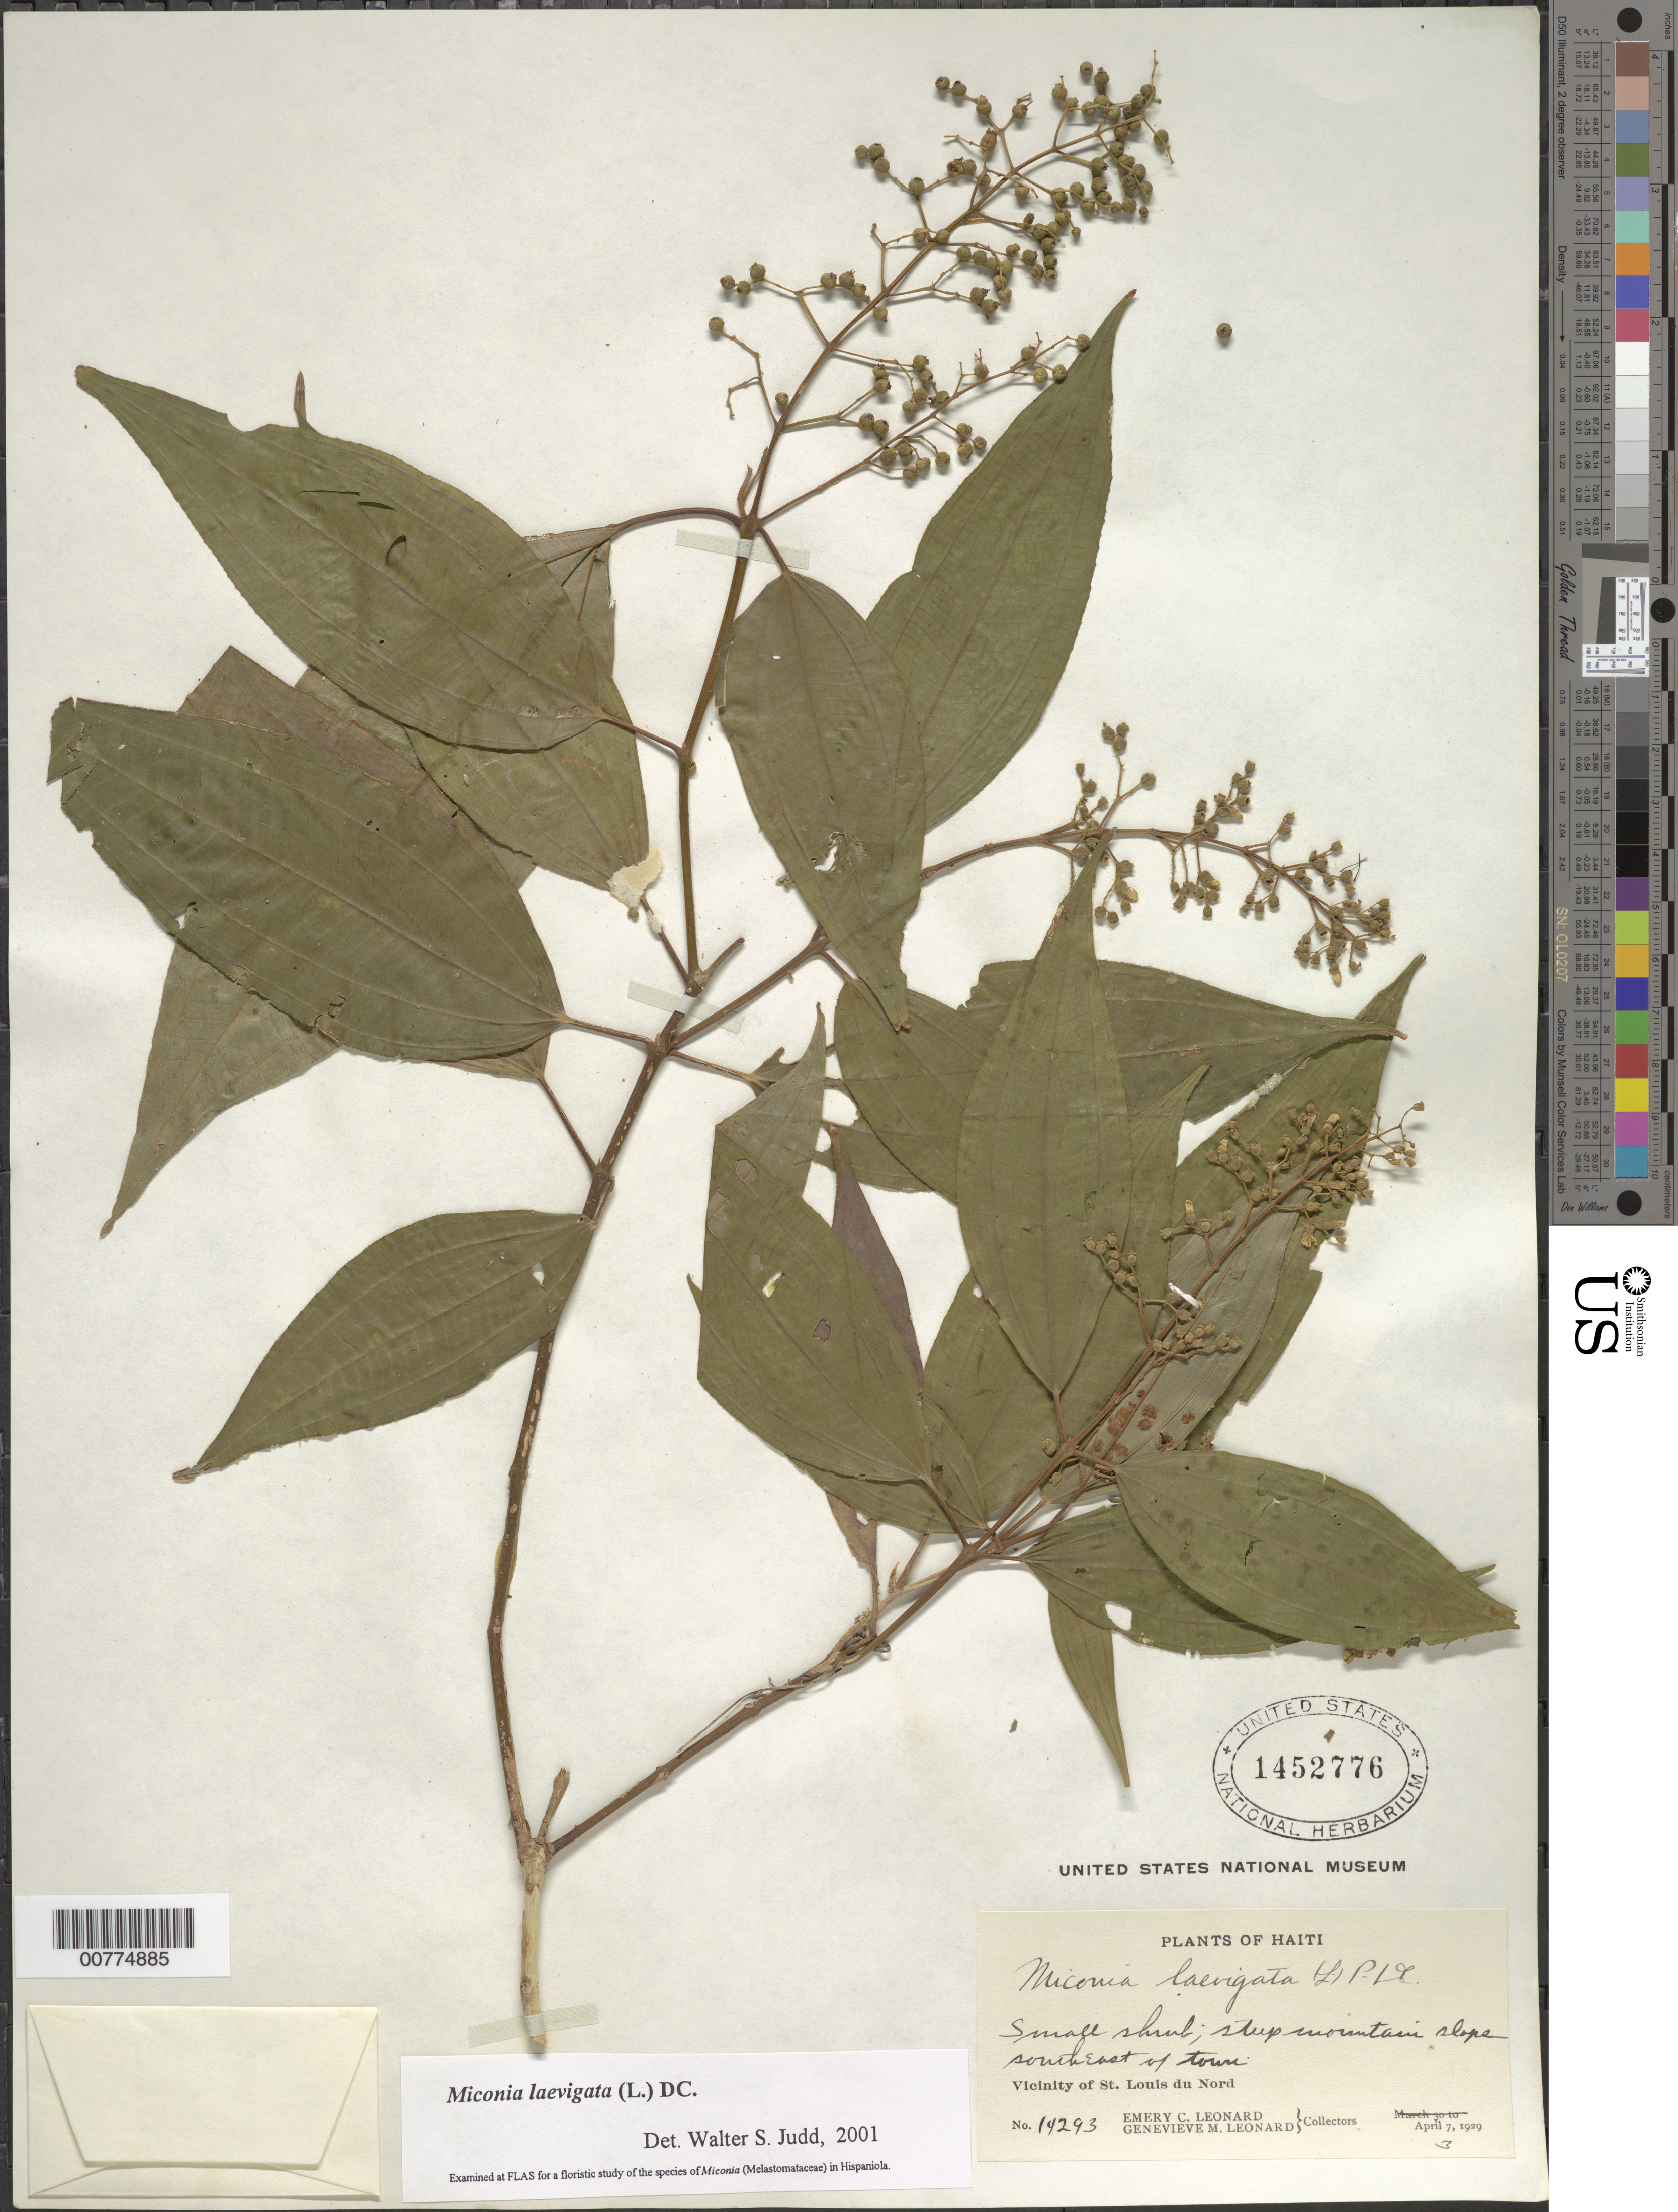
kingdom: Plantae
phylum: Tracheophyta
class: Magnoliopsida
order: Myrtales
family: Melastomataceae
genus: Miconia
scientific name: Miconia laevigata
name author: (L.) D. Don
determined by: Judd, Walter S.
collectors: E. C. Leonard & G. M. Leonard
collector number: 14293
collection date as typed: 03 Apr 1929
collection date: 1929-04-03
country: Haiti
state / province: Nord-Ouest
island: Hispaniola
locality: Vicinity of Sl. Louis du Nord, southeast of town.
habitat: Steep mountain slope.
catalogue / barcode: US 1452776